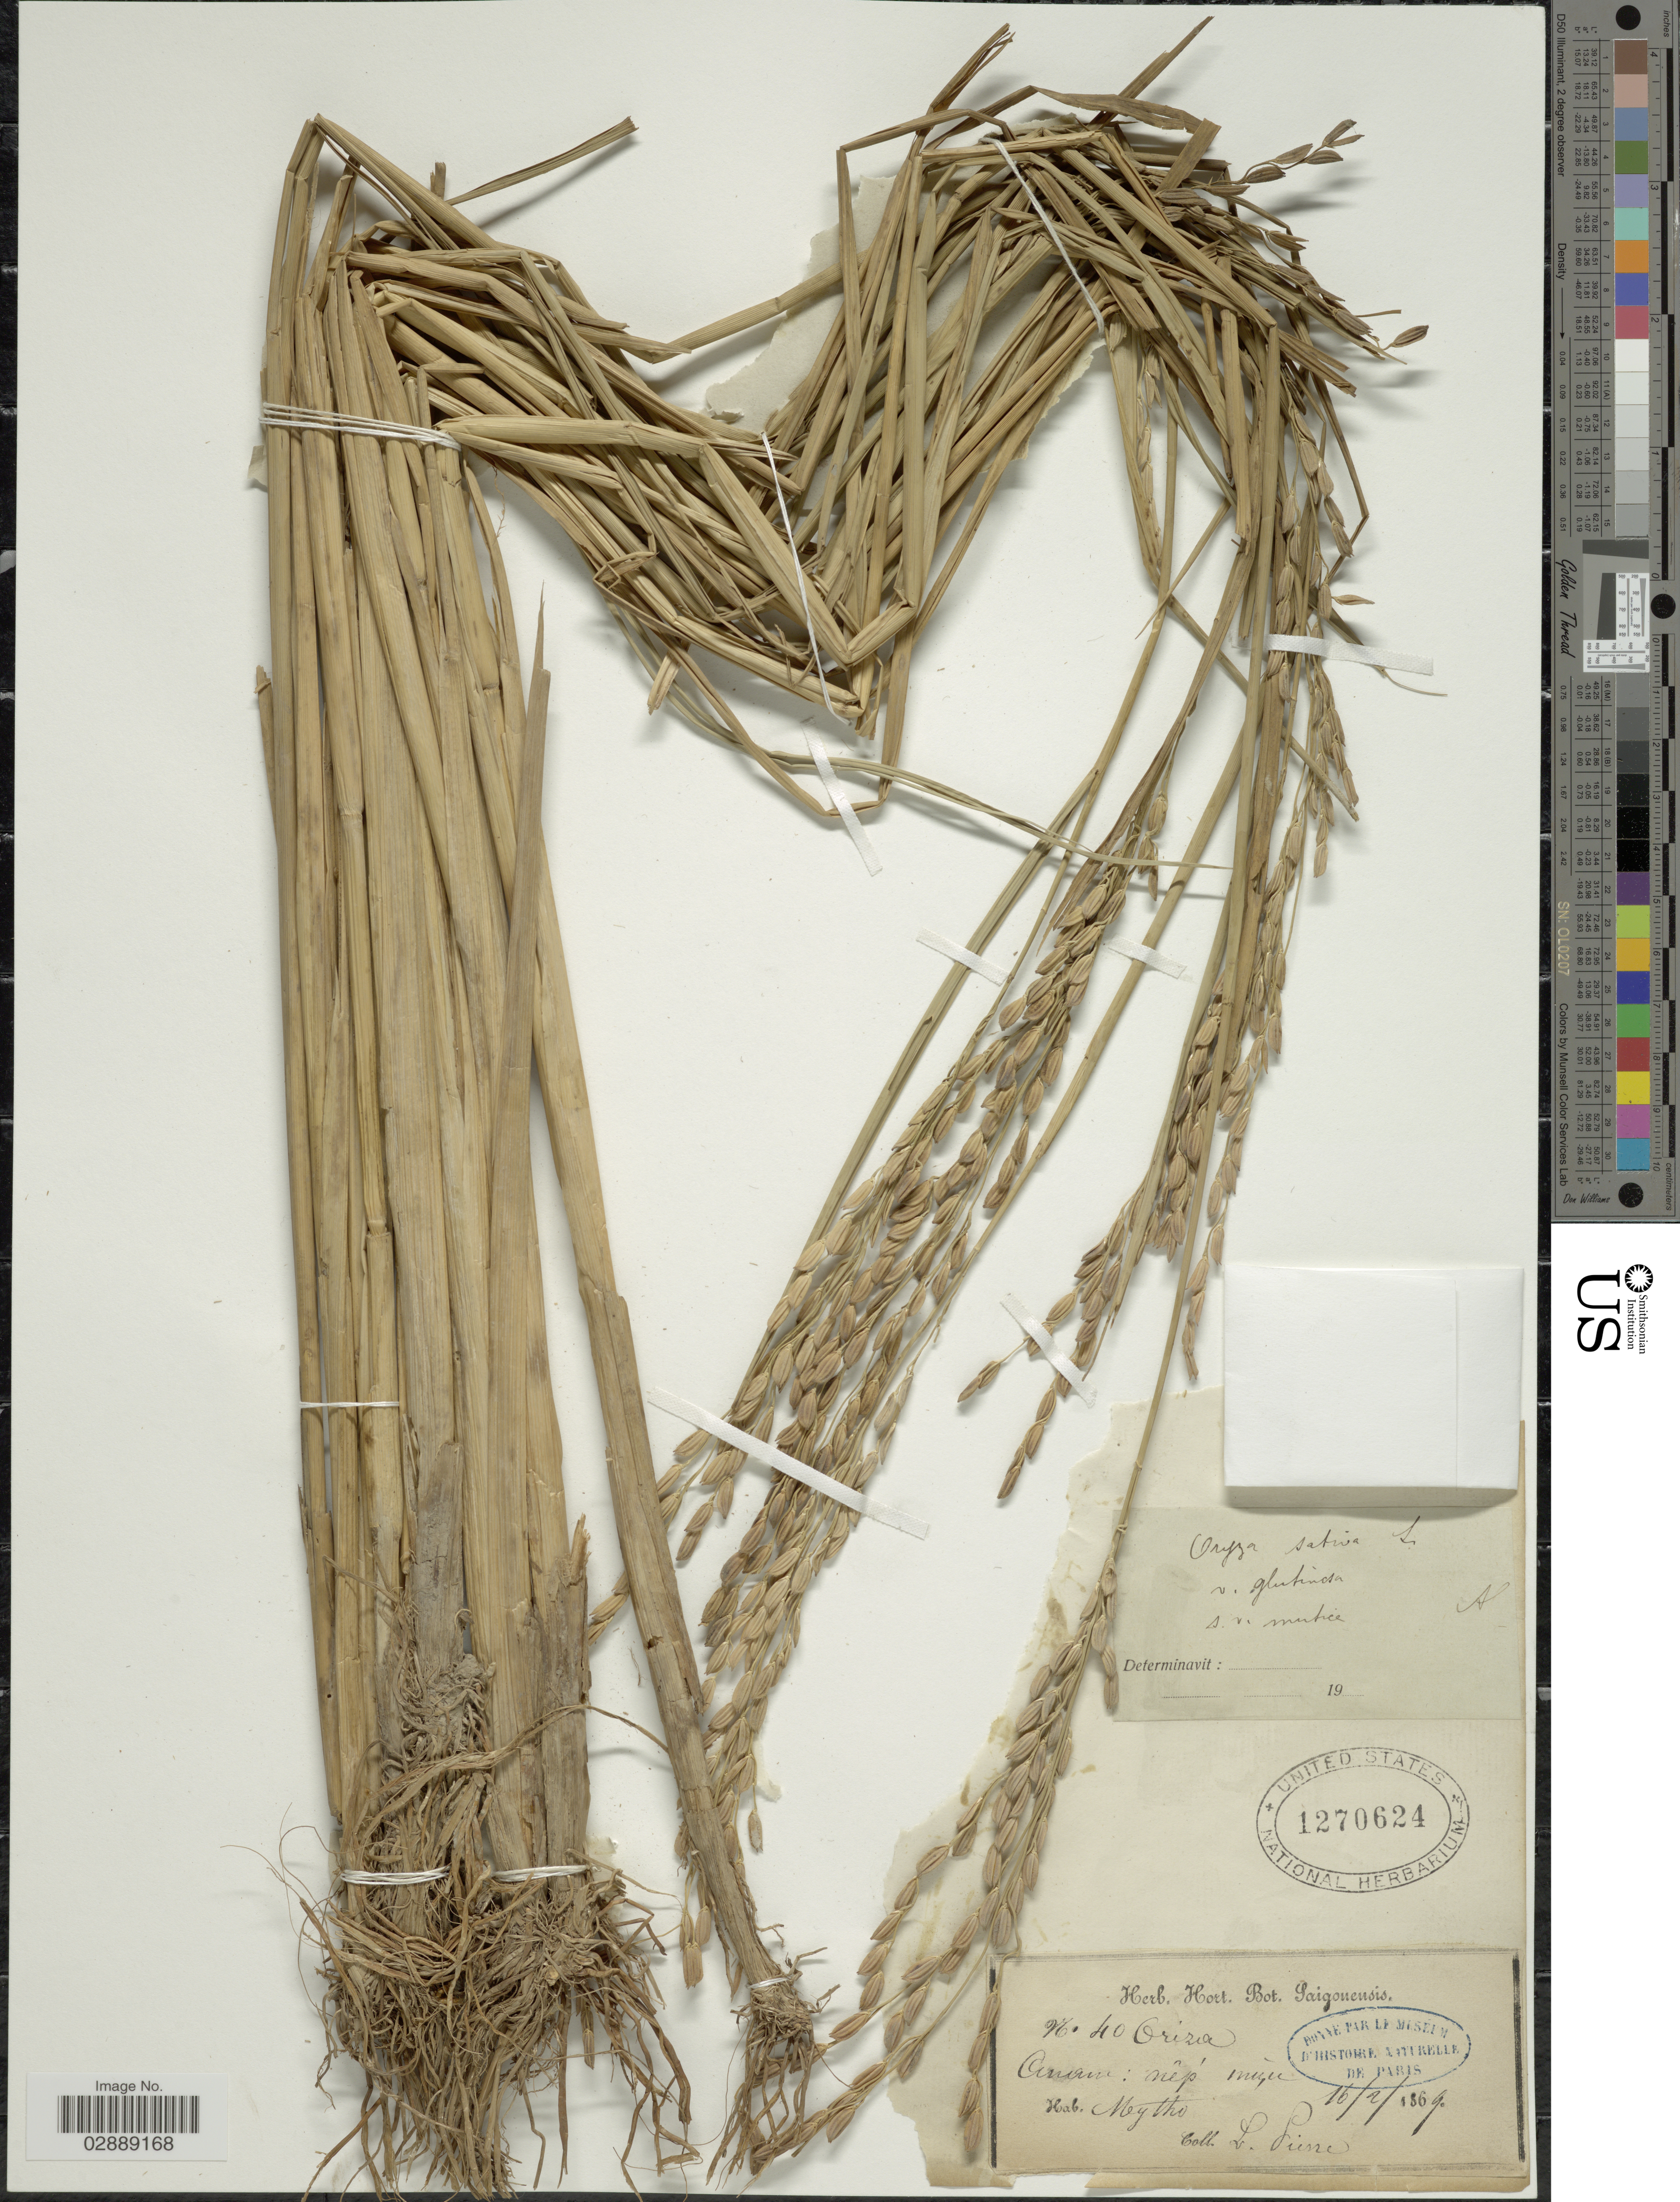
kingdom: Plantae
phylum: Tracheophyta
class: Liliopsida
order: Poales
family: Poaceae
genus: Oryza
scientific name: Oryza sativa var. glutinosa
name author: Blanco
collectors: L. Pierre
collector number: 40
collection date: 1869-02-16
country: Vietnam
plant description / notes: The pressed specimen sheet contains more information written in Vietnamese.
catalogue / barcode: US 1270624